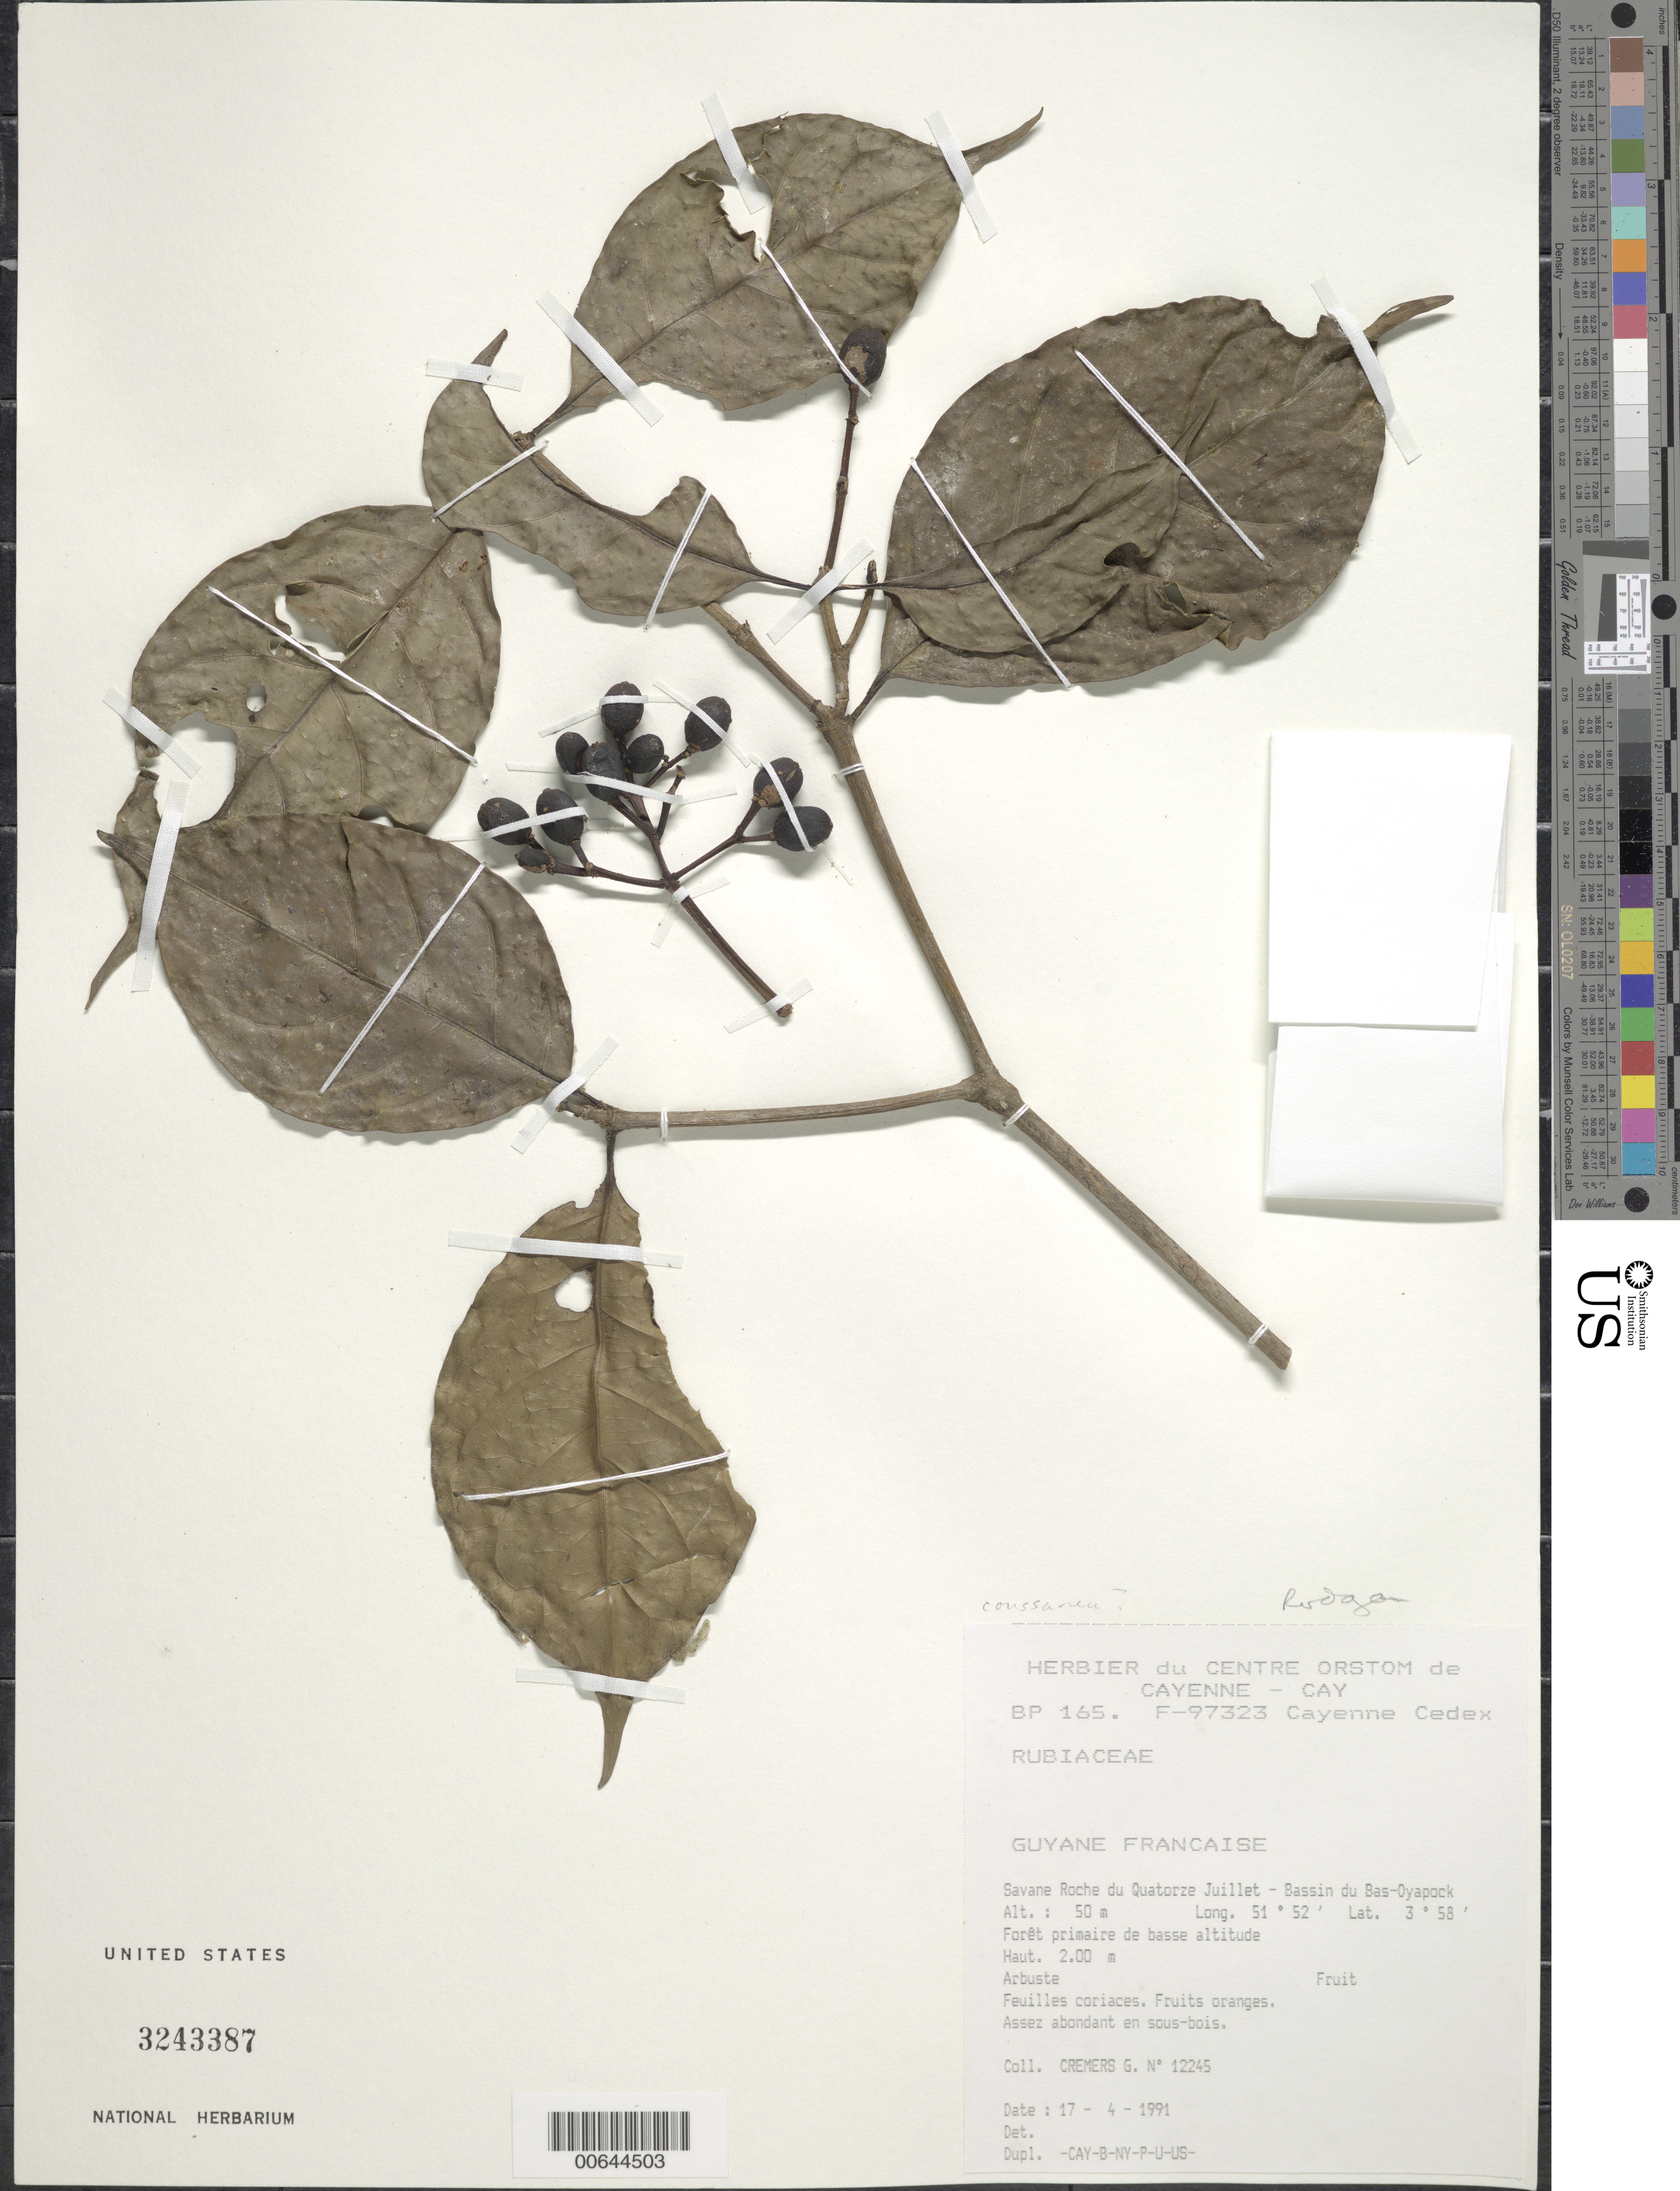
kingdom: Plantae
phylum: Tracheophyta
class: Magnoliopsida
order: Gentianales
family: Rubiaceae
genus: Coussarea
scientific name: Coussarea sp.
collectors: G. Cremers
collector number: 12245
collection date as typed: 17-Apr-91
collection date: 1991-04-17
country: French Guiana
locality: Savane Roche du Quatorze Juillet, Bassin du Bas-Oyapock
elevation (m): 50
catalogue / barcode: US 3243387